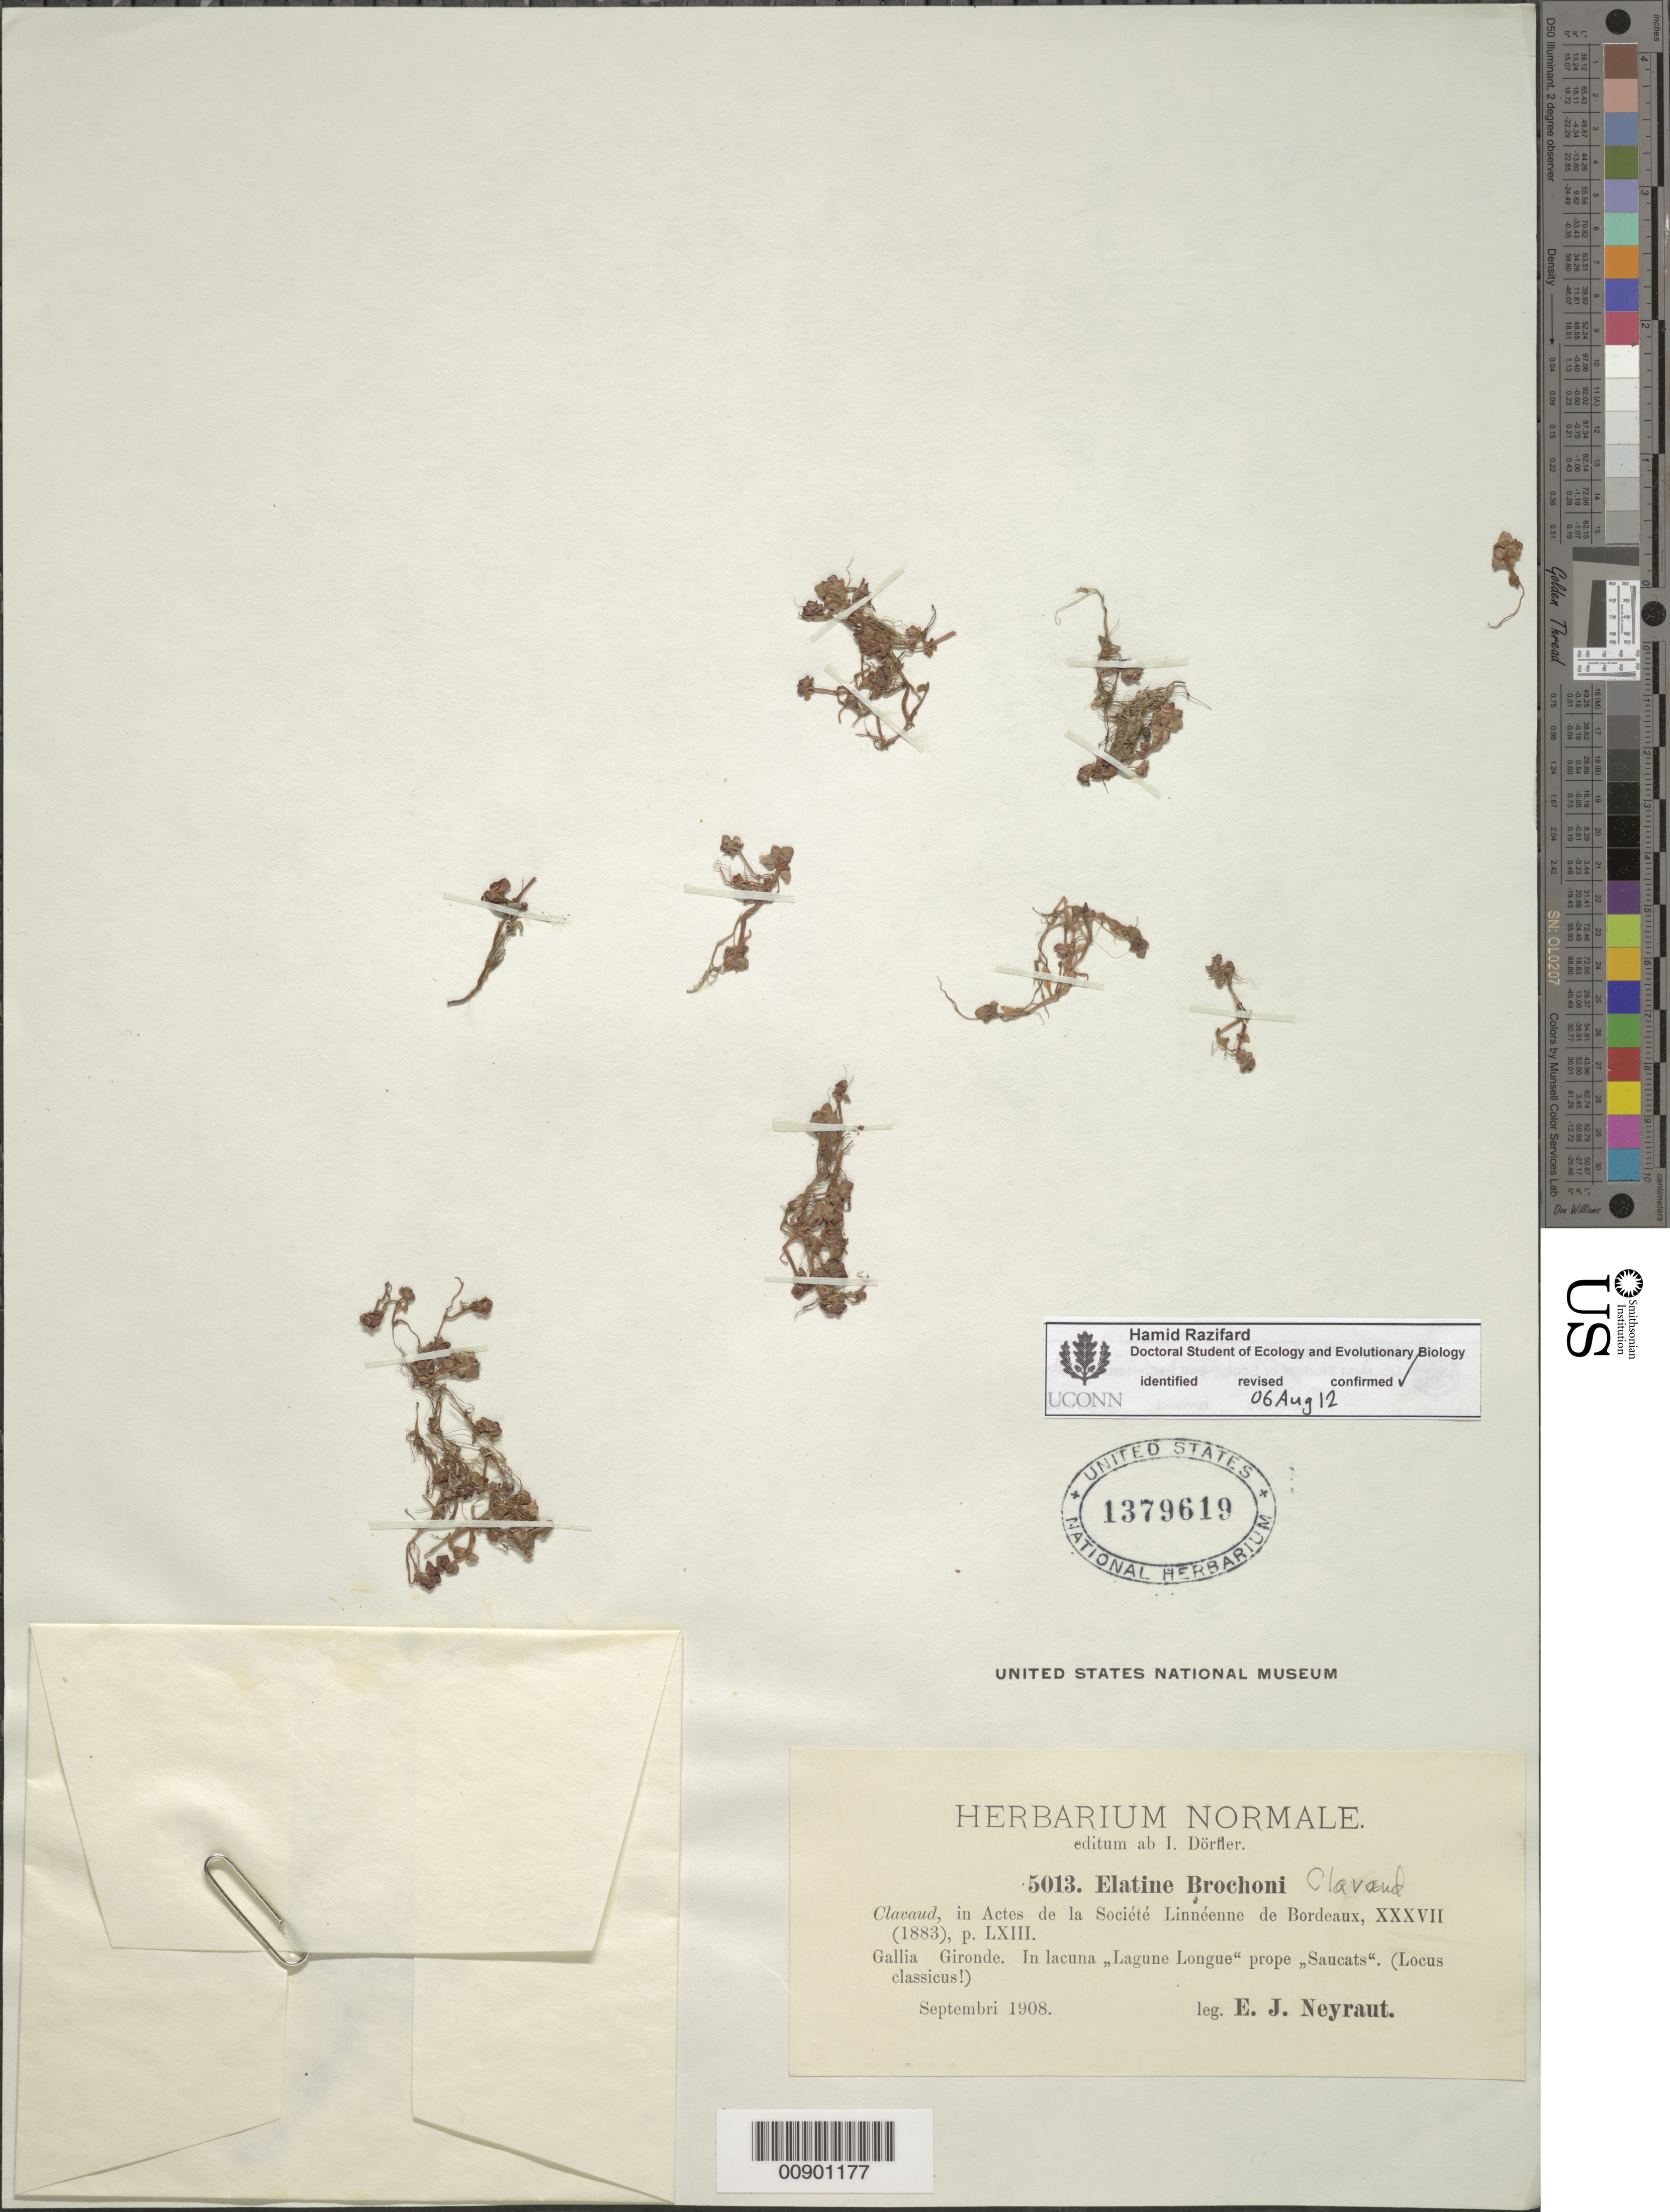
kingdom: Plantae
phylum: Tracheophyta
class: Magnoliopsida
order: Malpighiales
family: Elatinaceae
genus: Elatine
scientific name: Elatine brochoni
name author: Clavaud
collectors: E. Neyraut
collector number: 5013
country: France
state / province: Nouvelle-Aquitaine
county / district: Gironde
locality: Lagune Longue, near Saucats.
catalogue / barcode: US 1379619